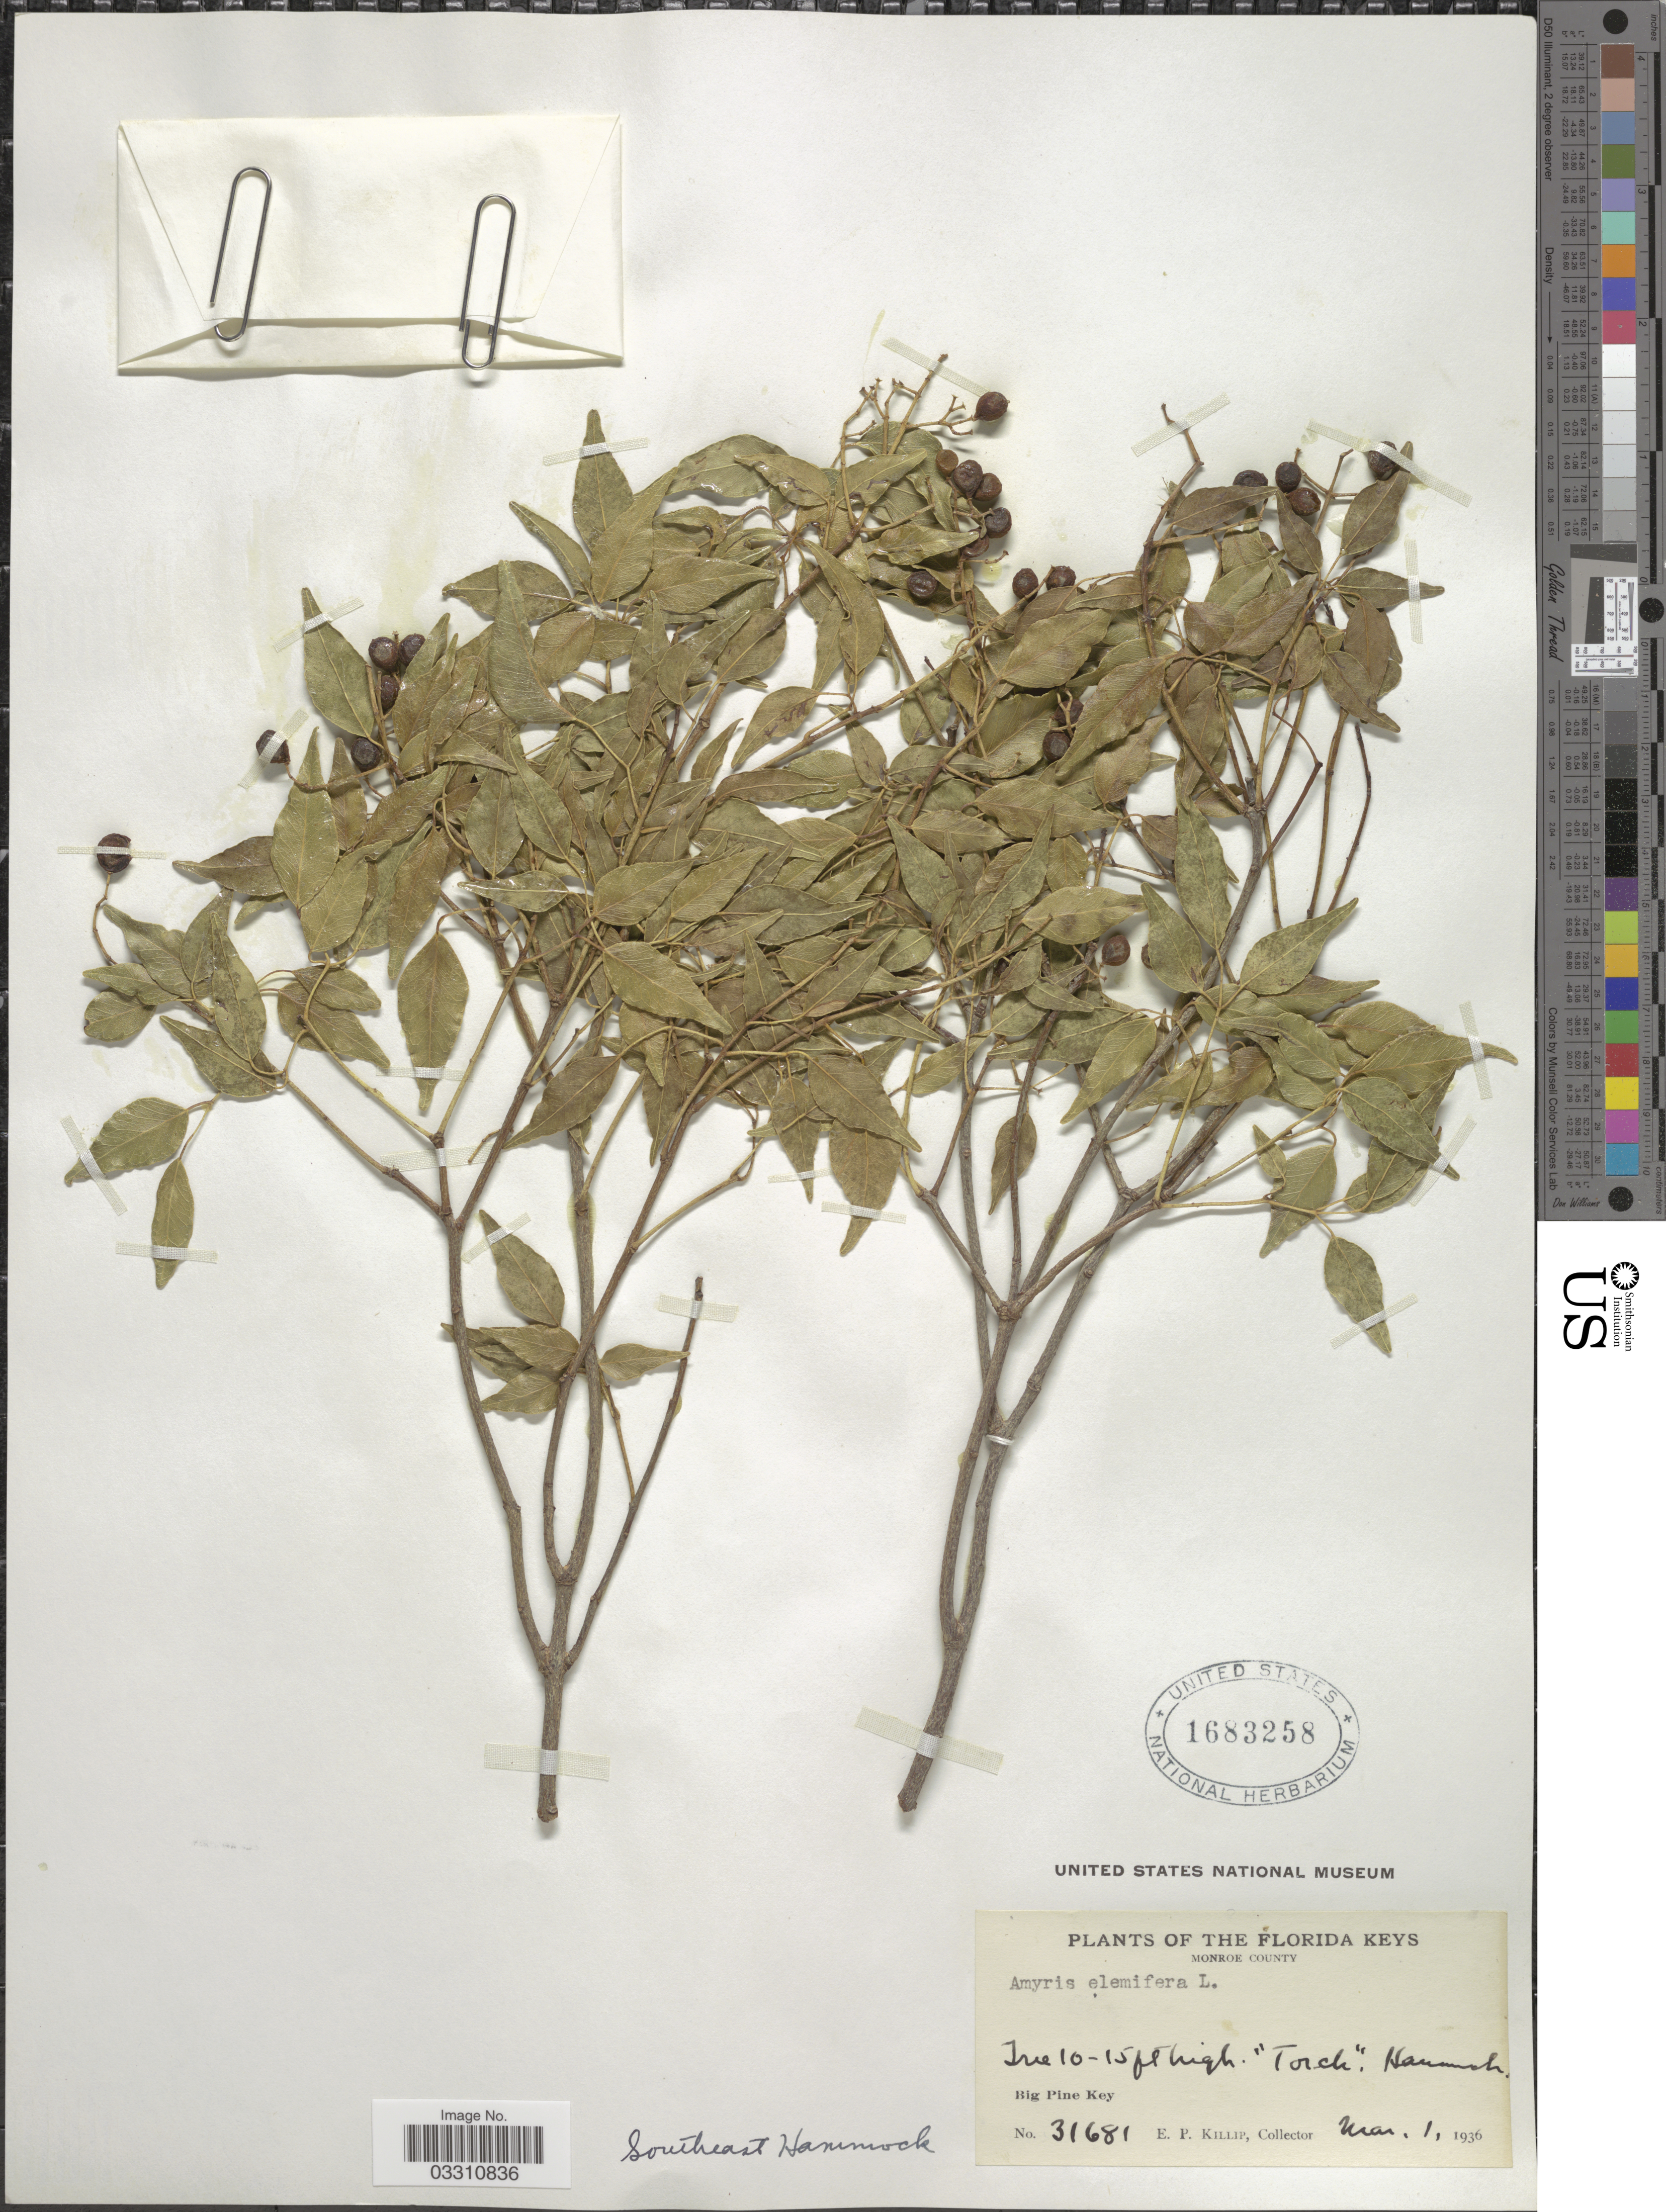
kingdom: Plantae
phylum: Tracheophyta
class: Magnoliopsida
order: Sapindales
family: Rutaceae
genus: Amyris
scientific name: Amyris elemifera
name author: L.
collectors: E. P. Killip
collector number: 31681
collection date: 1936-03-01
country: United States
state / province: Florida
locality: Florida Keys, Monroe County, Big Pine Key.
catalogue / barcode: US 1683258